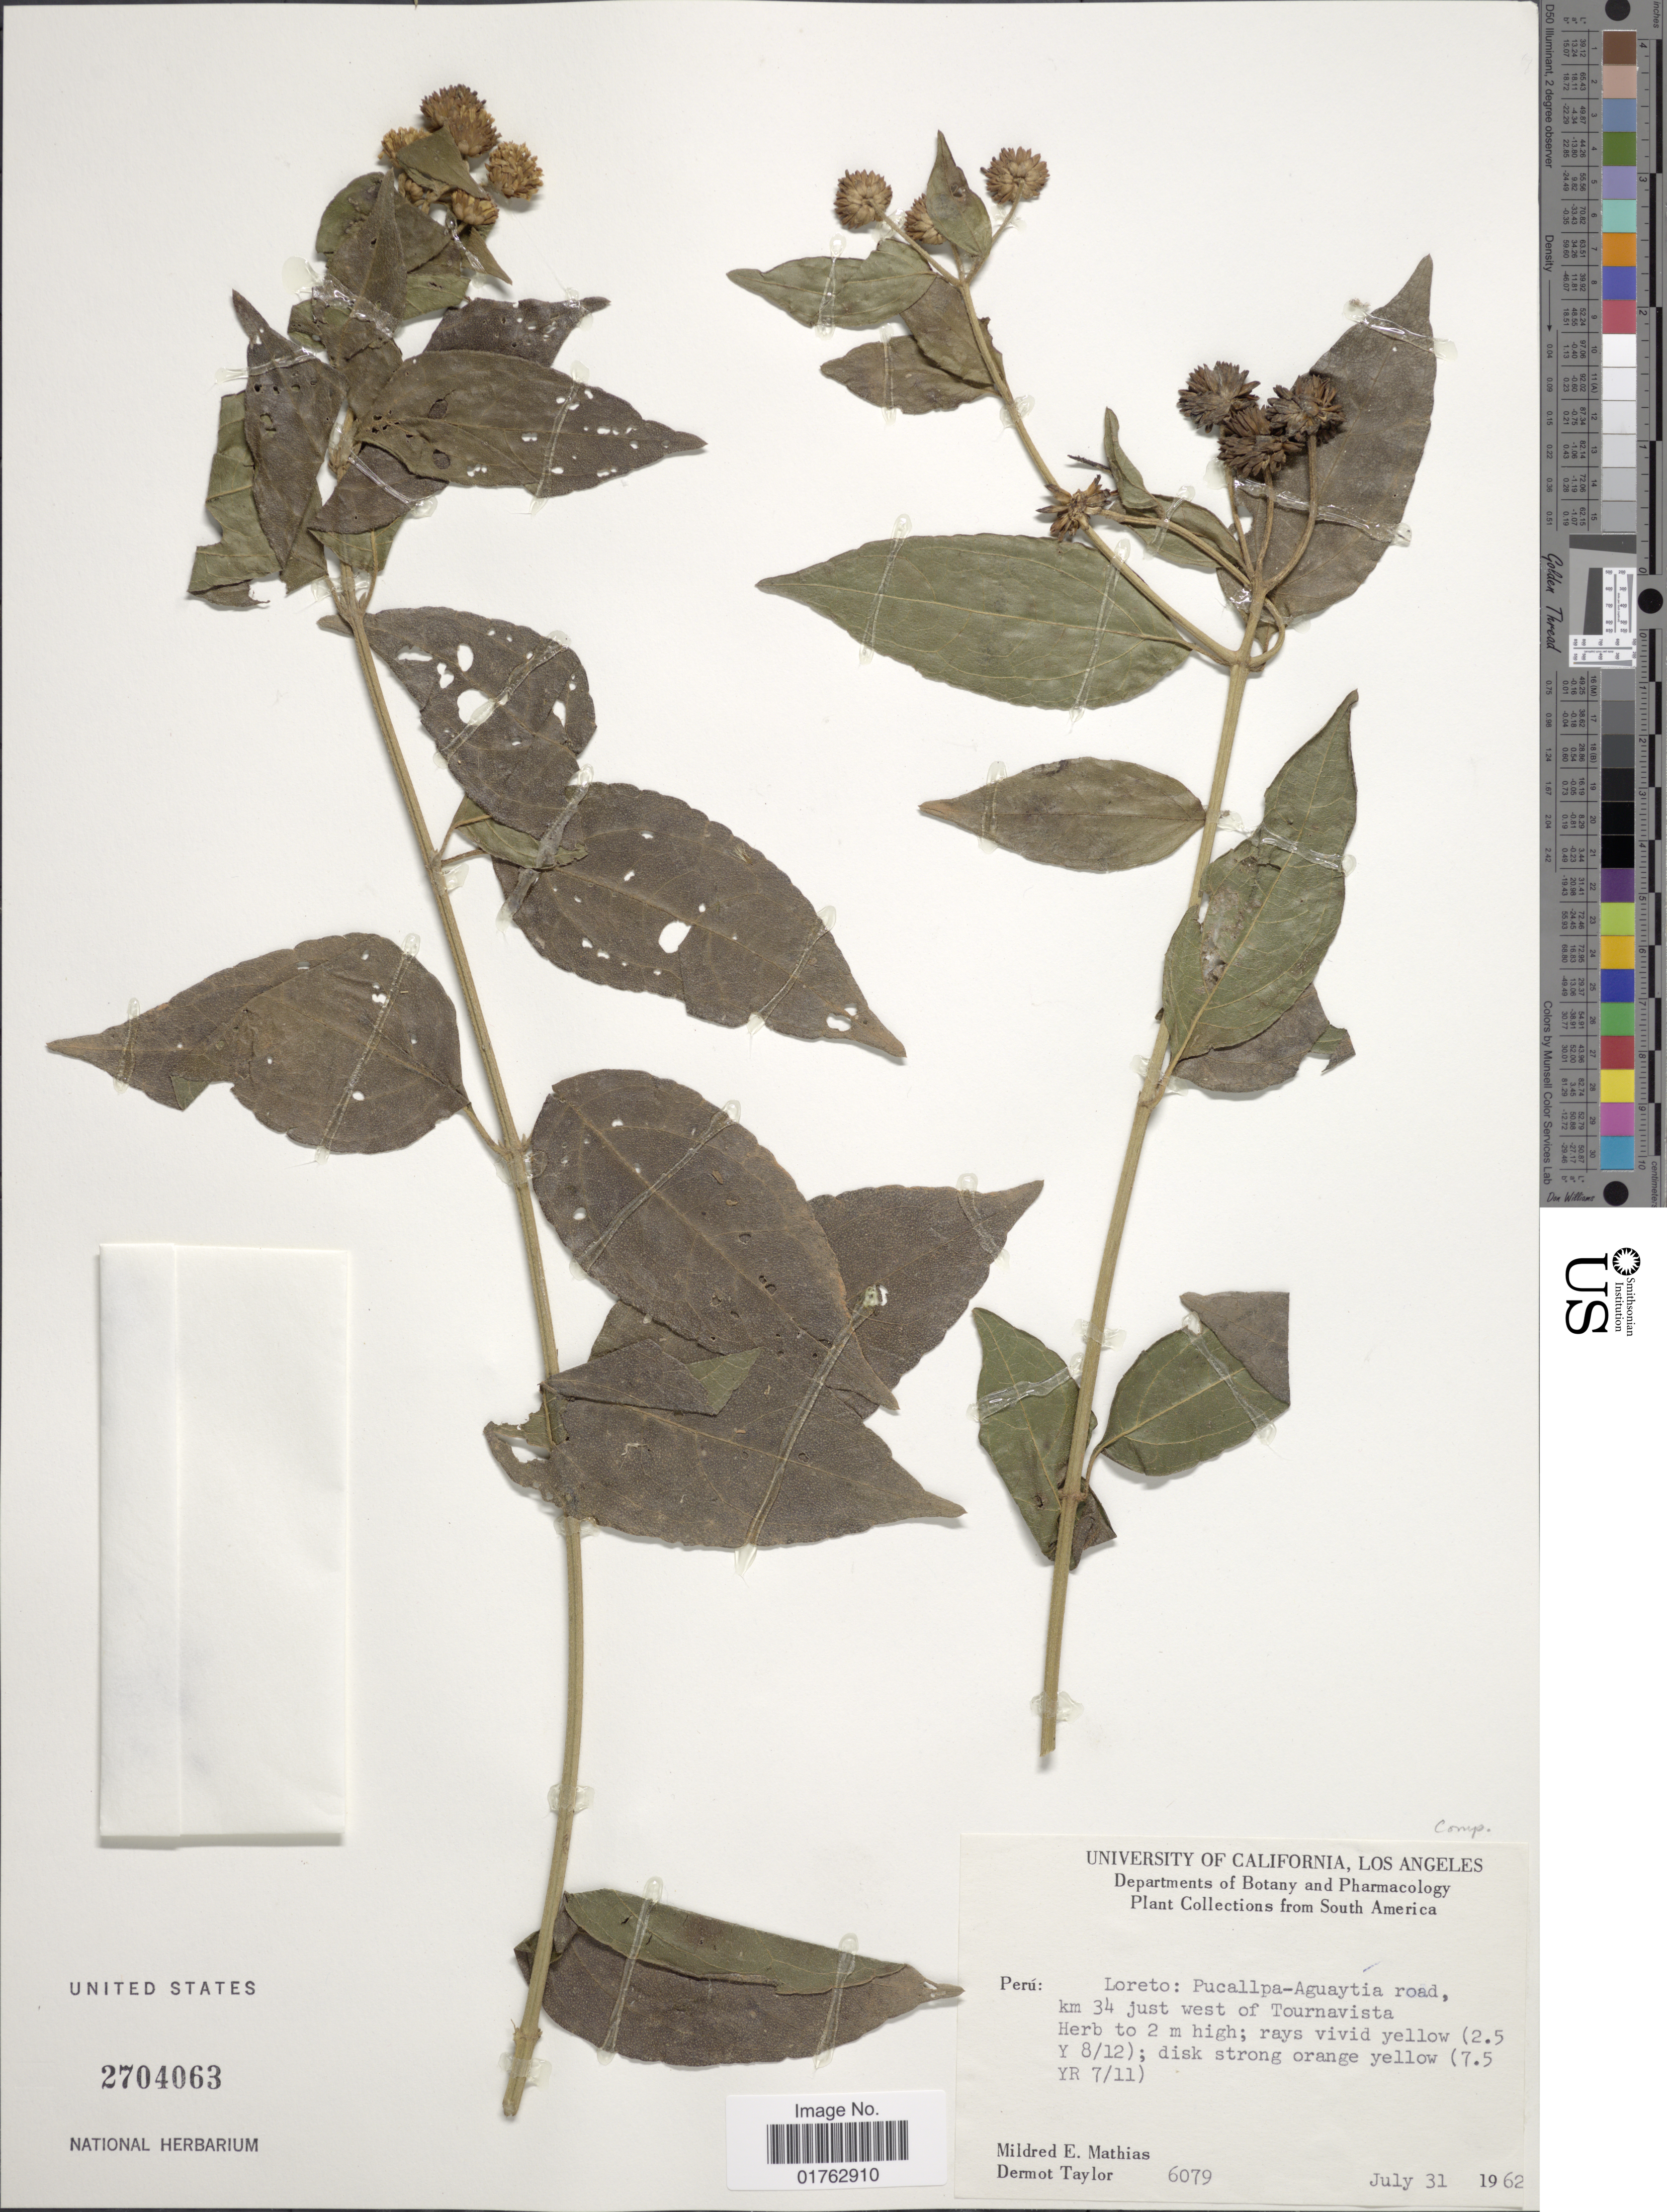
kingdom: Plantae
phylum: Tracheophyta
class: Magnoliopsida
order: Asterales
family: Asteraceae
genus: Wulffia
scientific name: Wulffia sp.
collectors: M. E. Mathias & D. Taylor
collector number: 6079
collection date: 1962-07-31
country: Peru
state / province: Loreto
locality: Pucallpa-Aguaytia road, km 34 just west of Tournavista,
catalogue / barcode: US 2704063